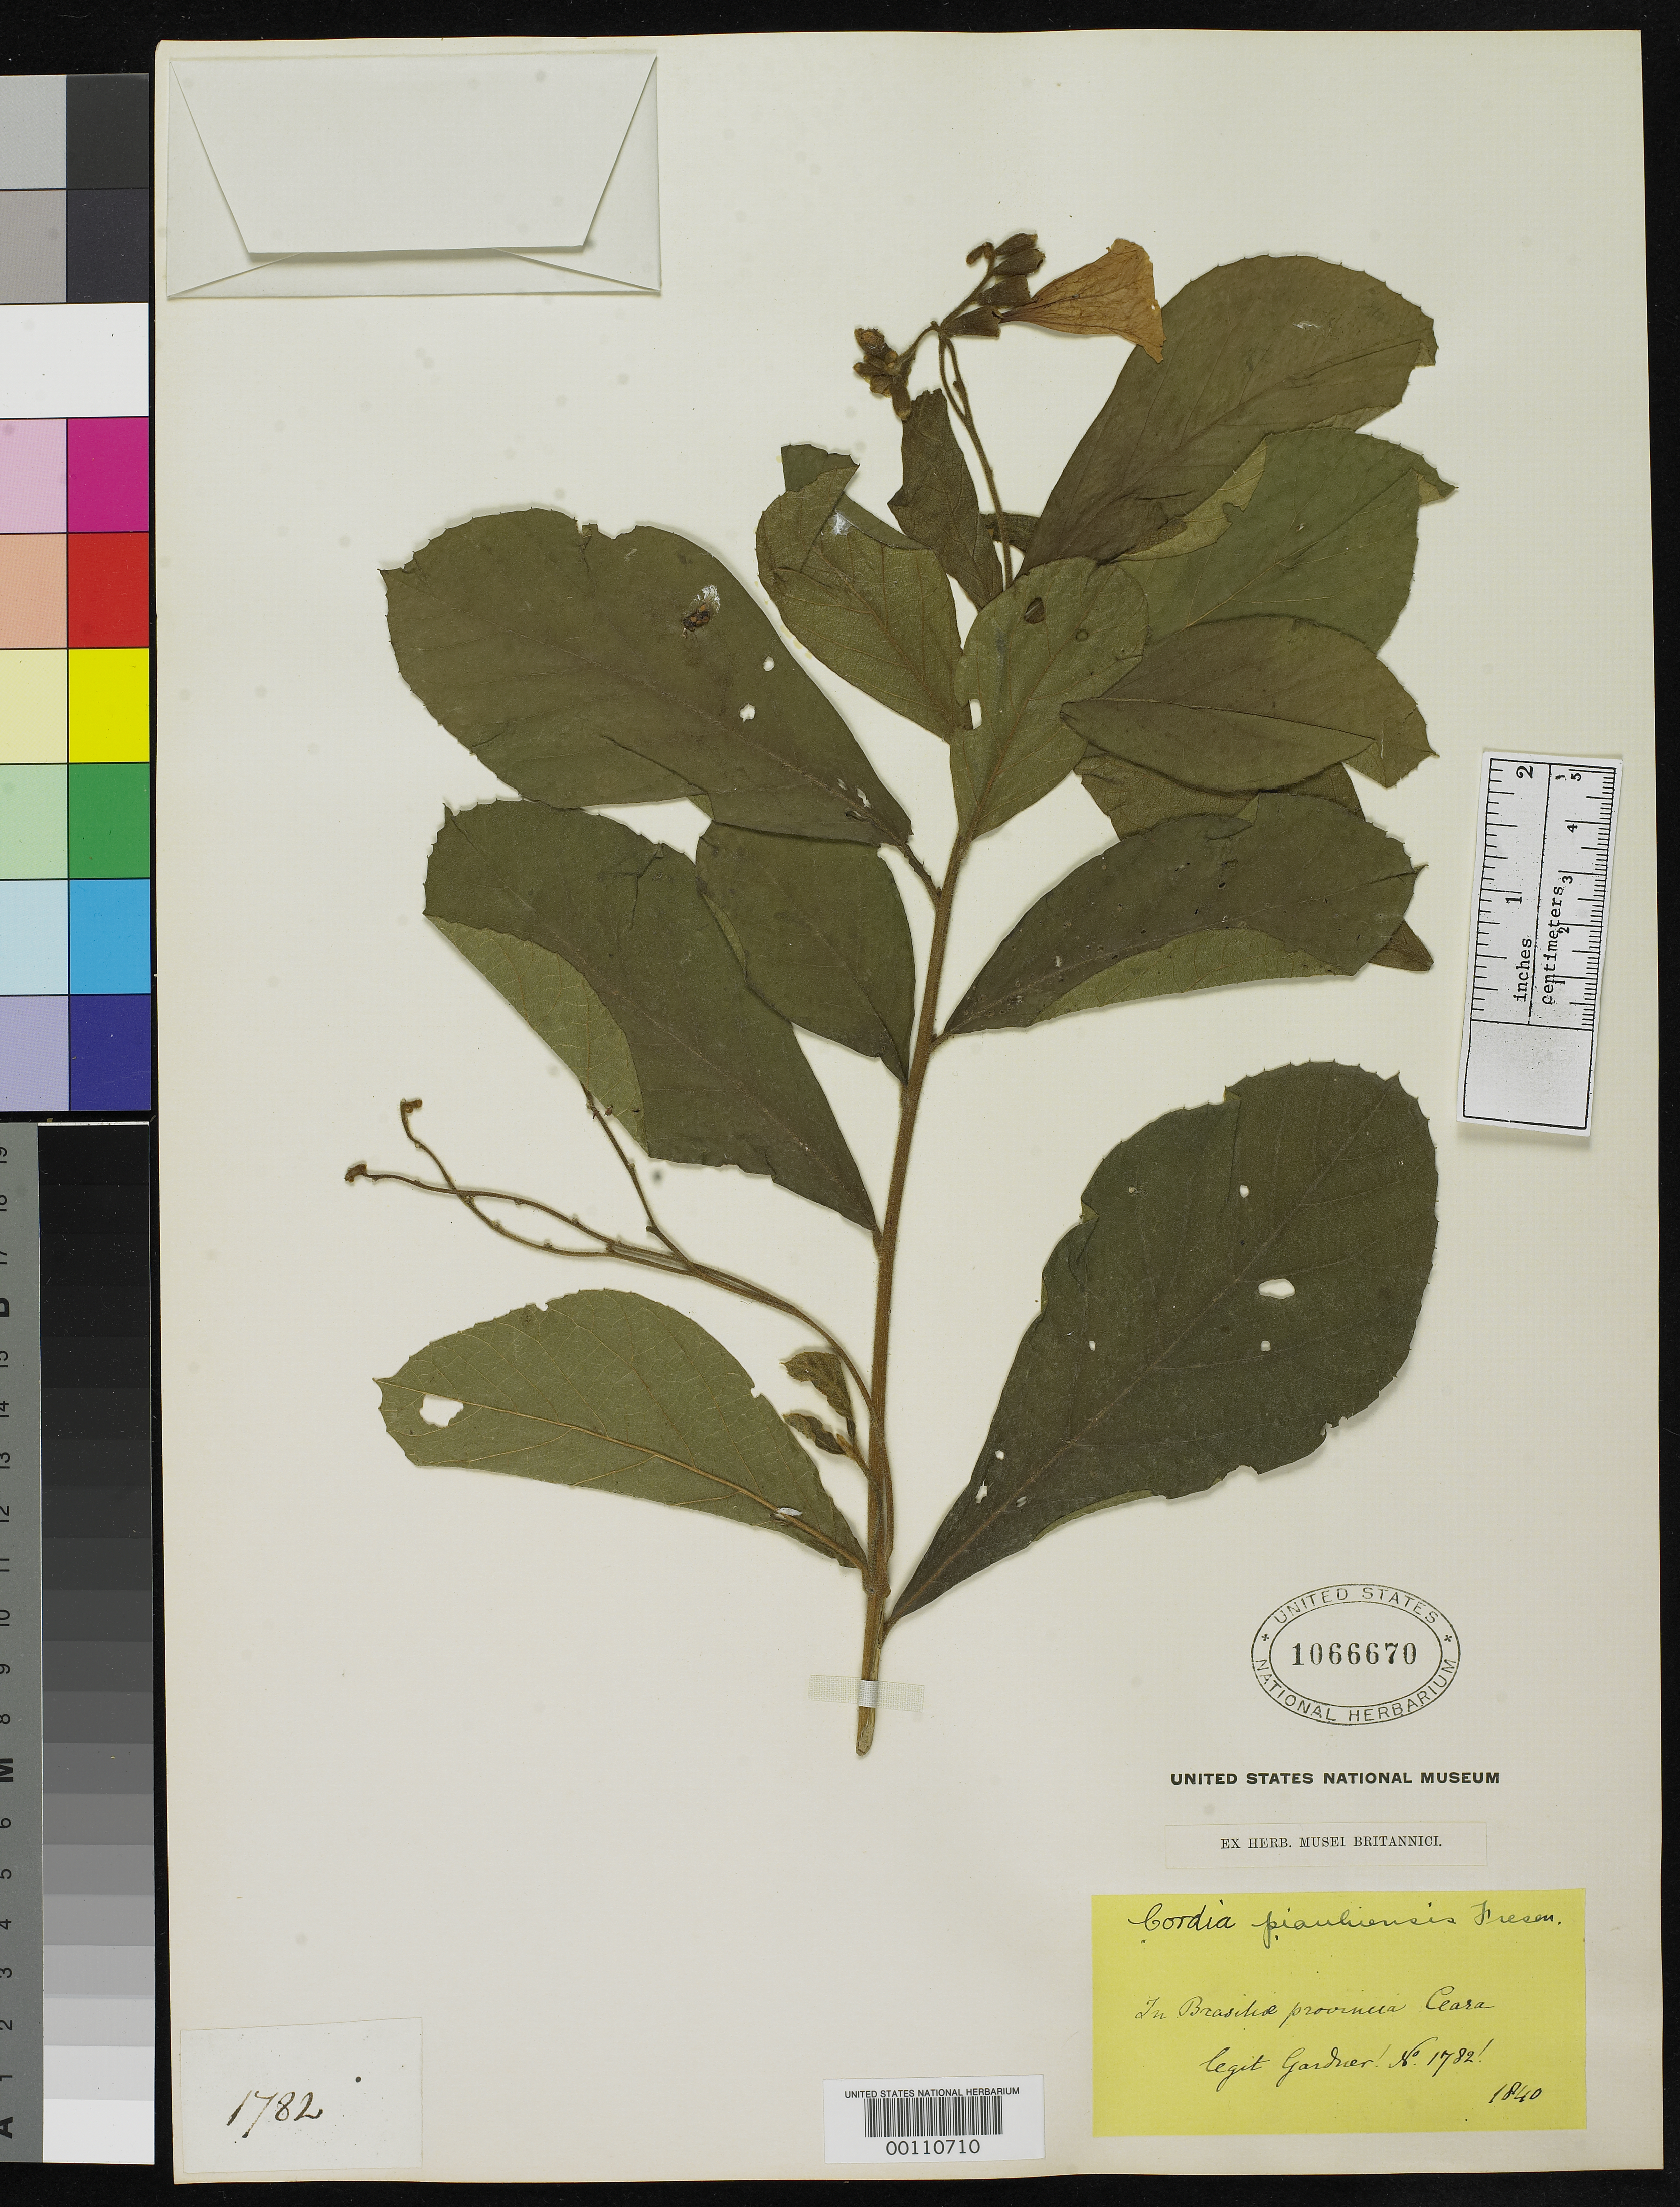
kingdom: Plantae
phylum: Tracheophyta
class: Magnoliopsida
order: Boraginales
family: Cordiaceae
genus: Cordia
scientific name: Cordia piauhiensis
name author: Fresen. in Mart.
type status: Type Collection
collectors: G. Gardner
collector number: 1782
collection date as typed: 1840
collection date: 1840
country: Brazil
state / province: Ceará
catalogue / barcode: US 1066670